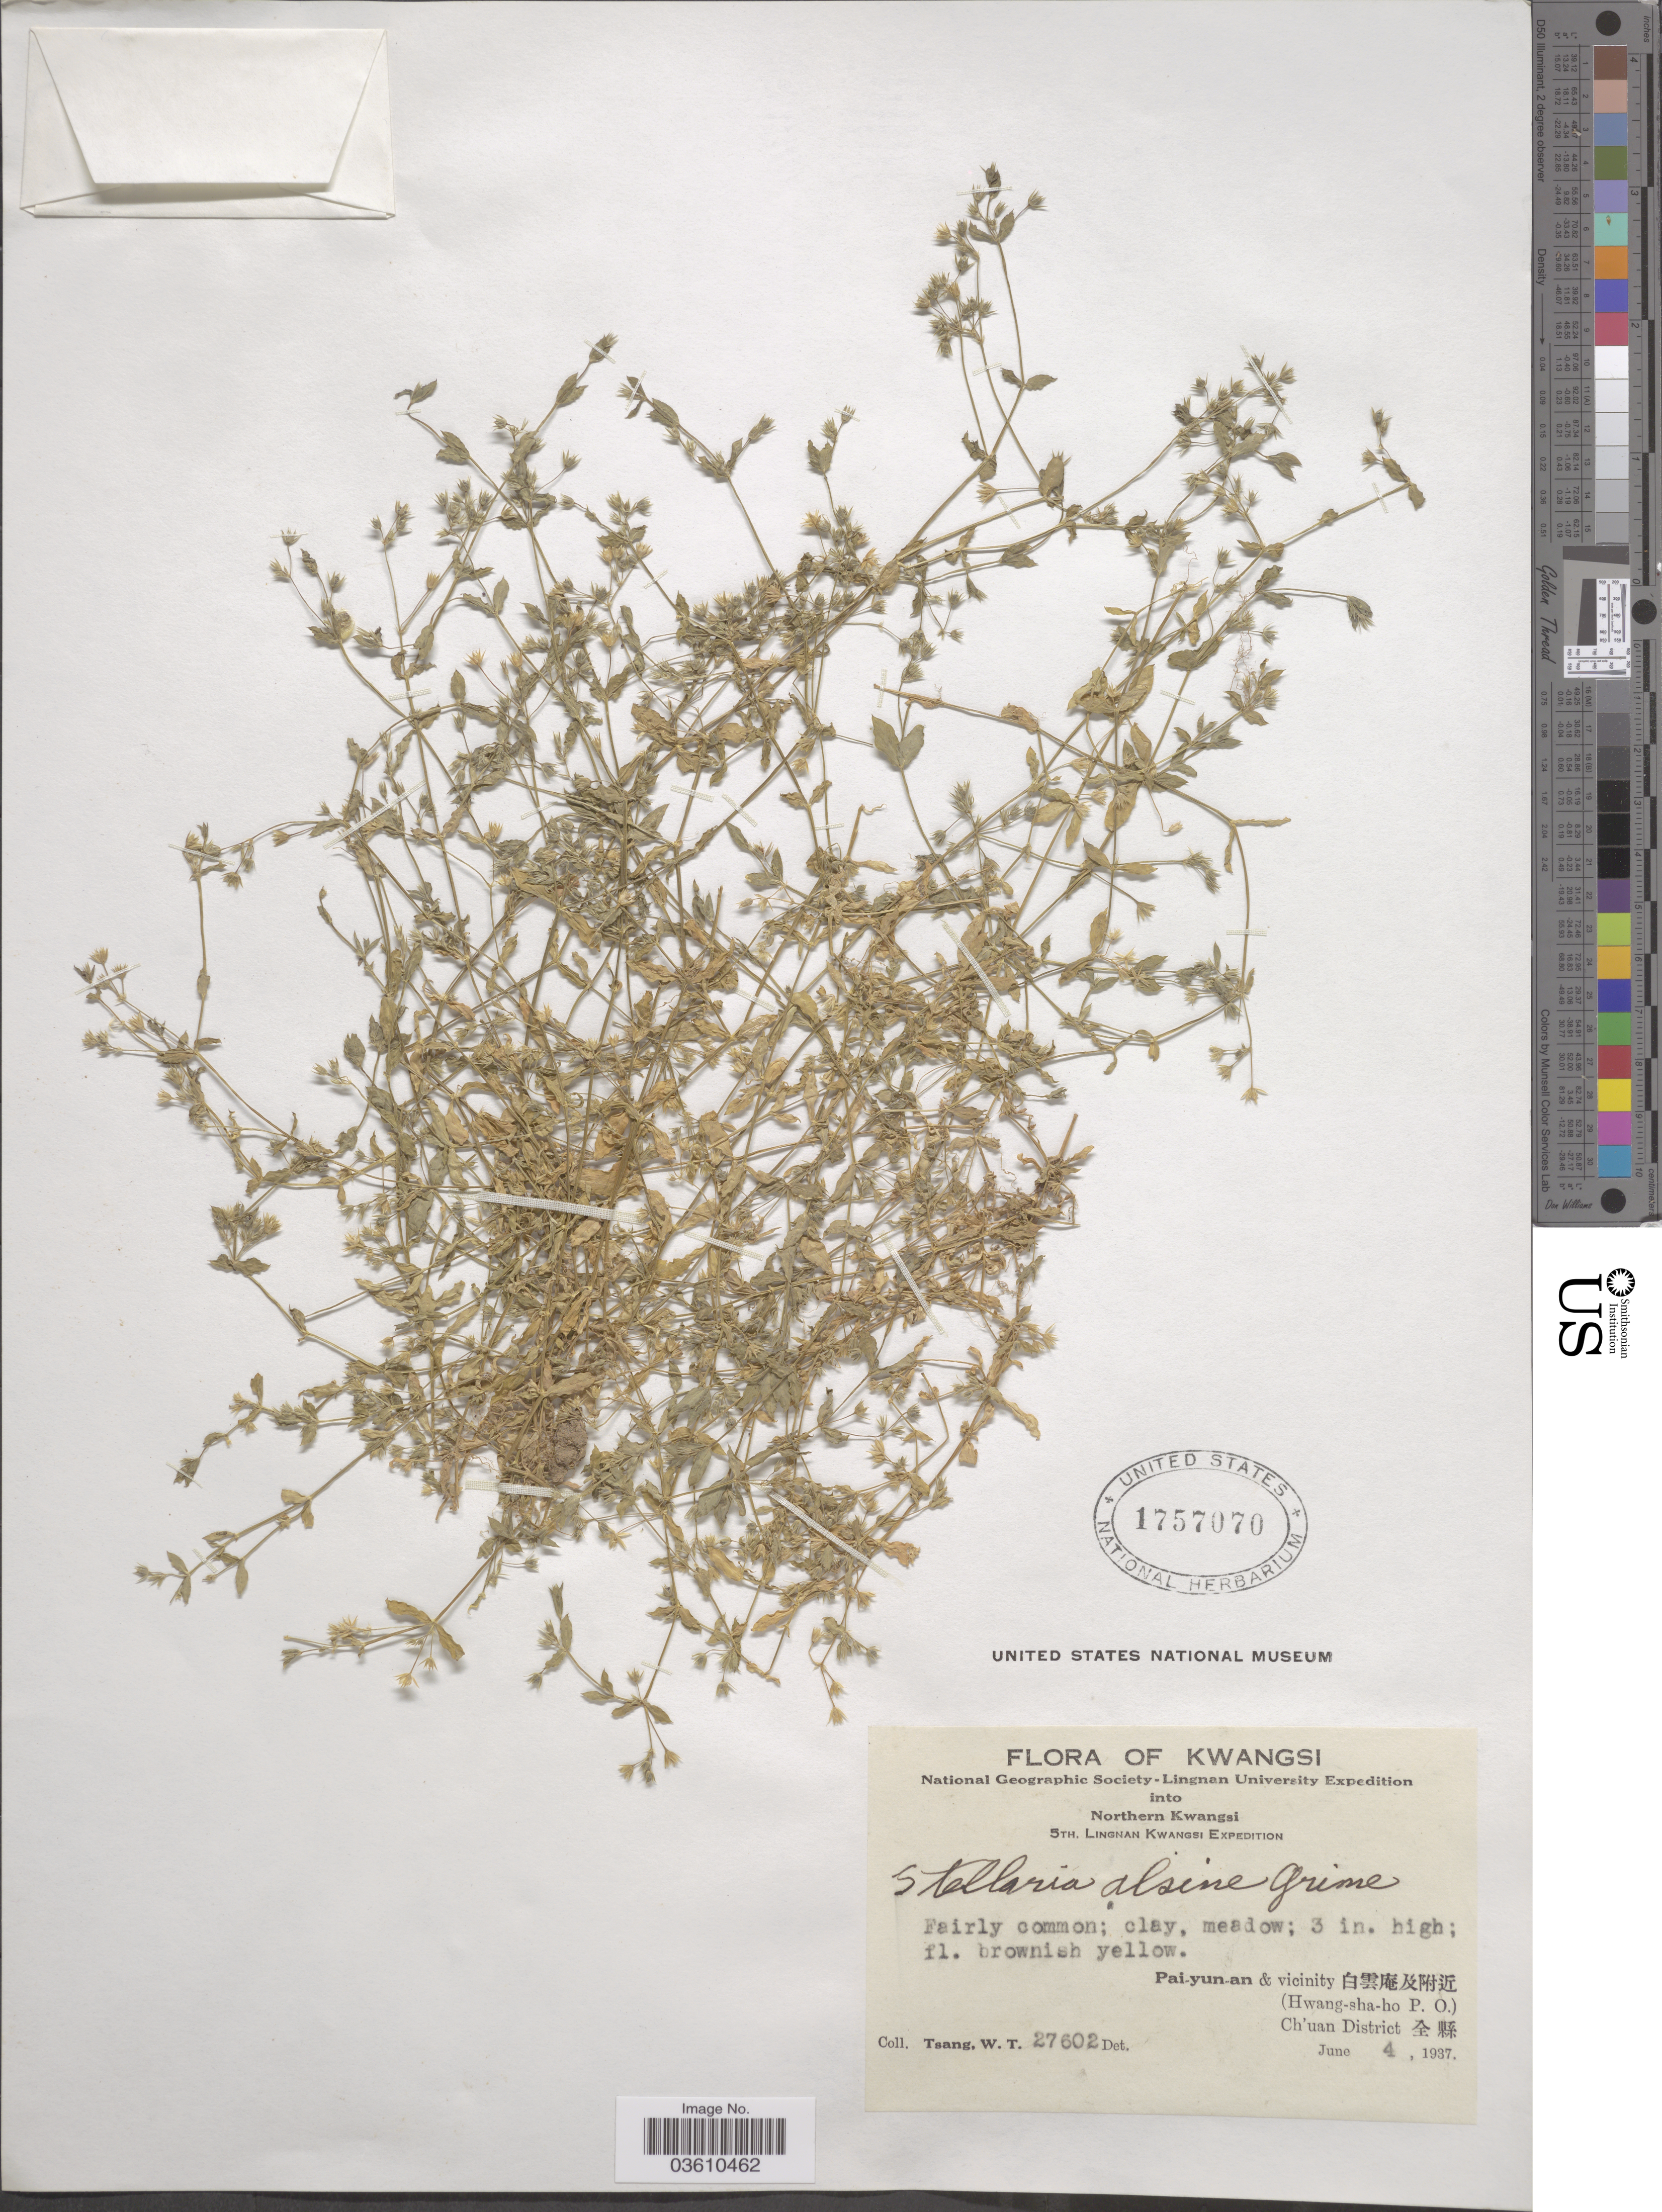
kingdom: Plantae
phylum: Tracheophyta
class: Magnoliopsida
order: Caryophyllales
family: Caryophyllaceae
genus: Stellaria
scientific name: Stellaria alsinoides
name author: Boiss. & Buhse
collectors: W. T. Tsang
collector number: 27602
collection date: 1937-06-04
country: China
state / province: Guangxi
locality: Kwangsi. Northern Kwangsi. Pai-yun-an & vicinity X. (Hwang-sha-ho P. O.) Ch'uan District X.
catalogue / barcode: US 1757070